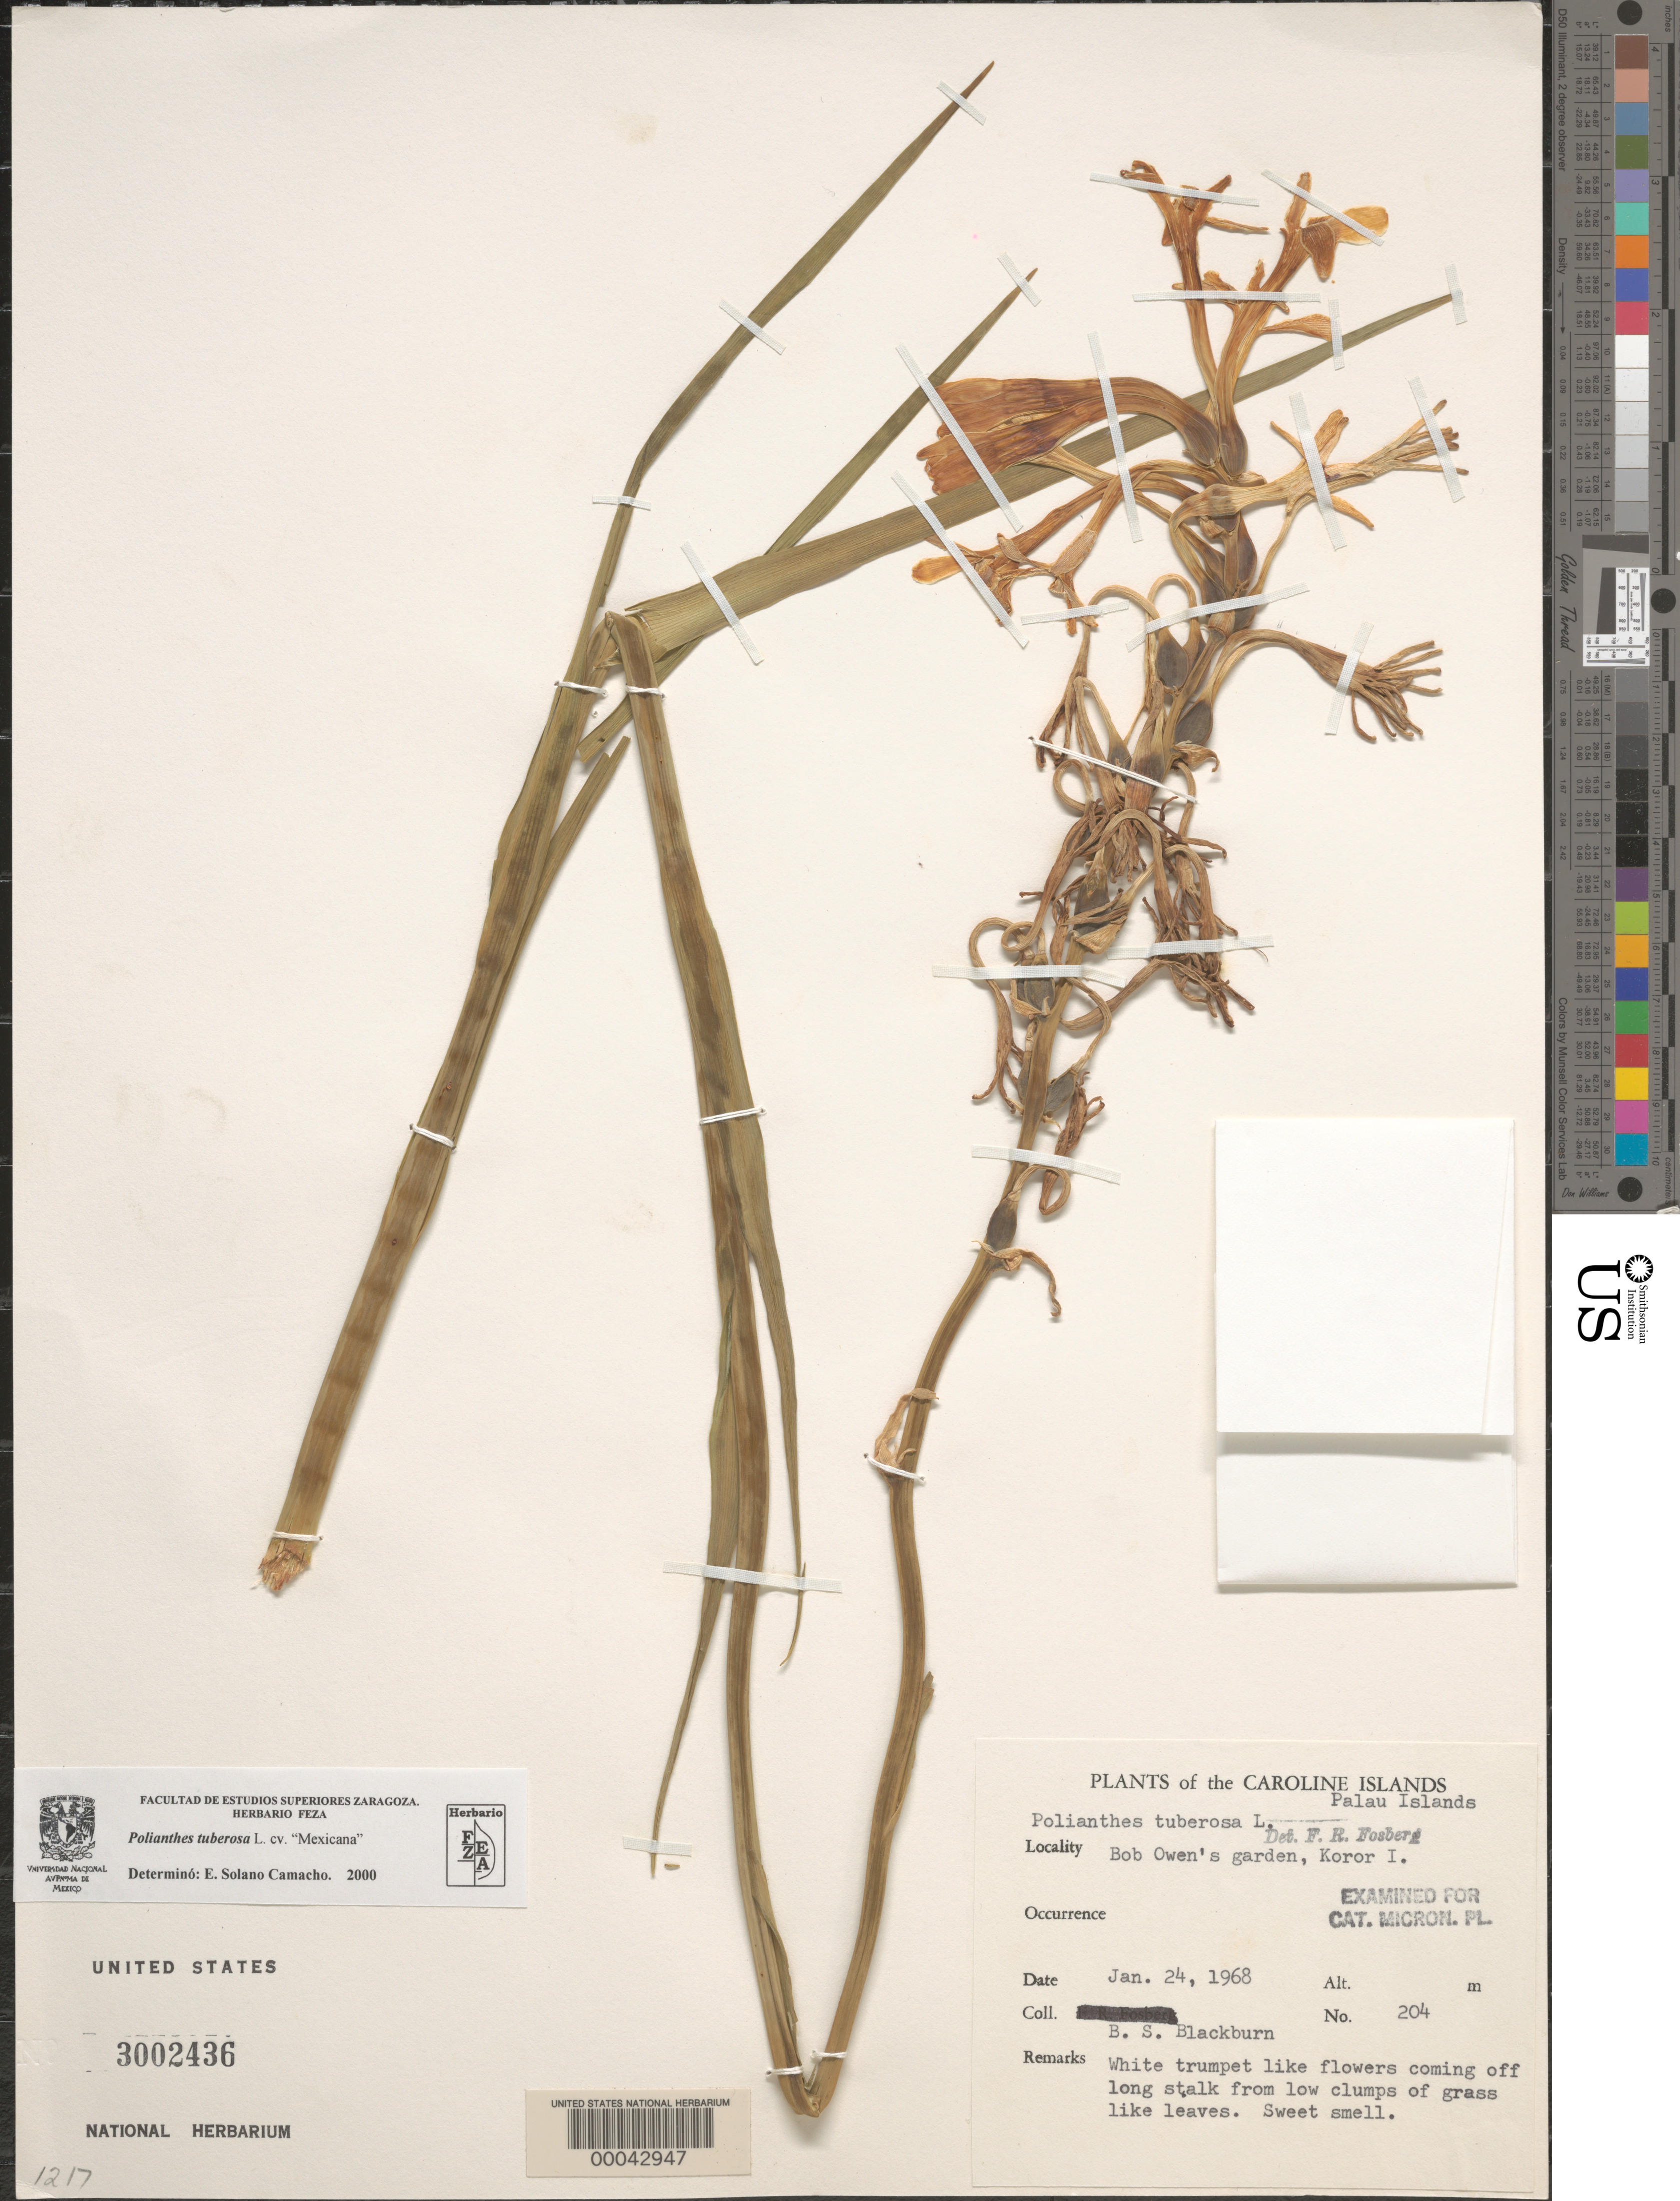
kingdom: Plantae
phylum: Tracheophyta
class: Liliopsida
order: Asparagales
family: Asparagaceae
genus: Polianthes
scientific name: Polianthes tuberosa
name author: L.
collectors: B. S. Blackburn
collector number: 204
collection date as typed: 24 Jan 1968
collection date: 1968-01-24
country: Palau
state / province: Koror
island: Oreor (Koror)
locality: Bob Owen's garden.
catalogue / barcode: US 3002436